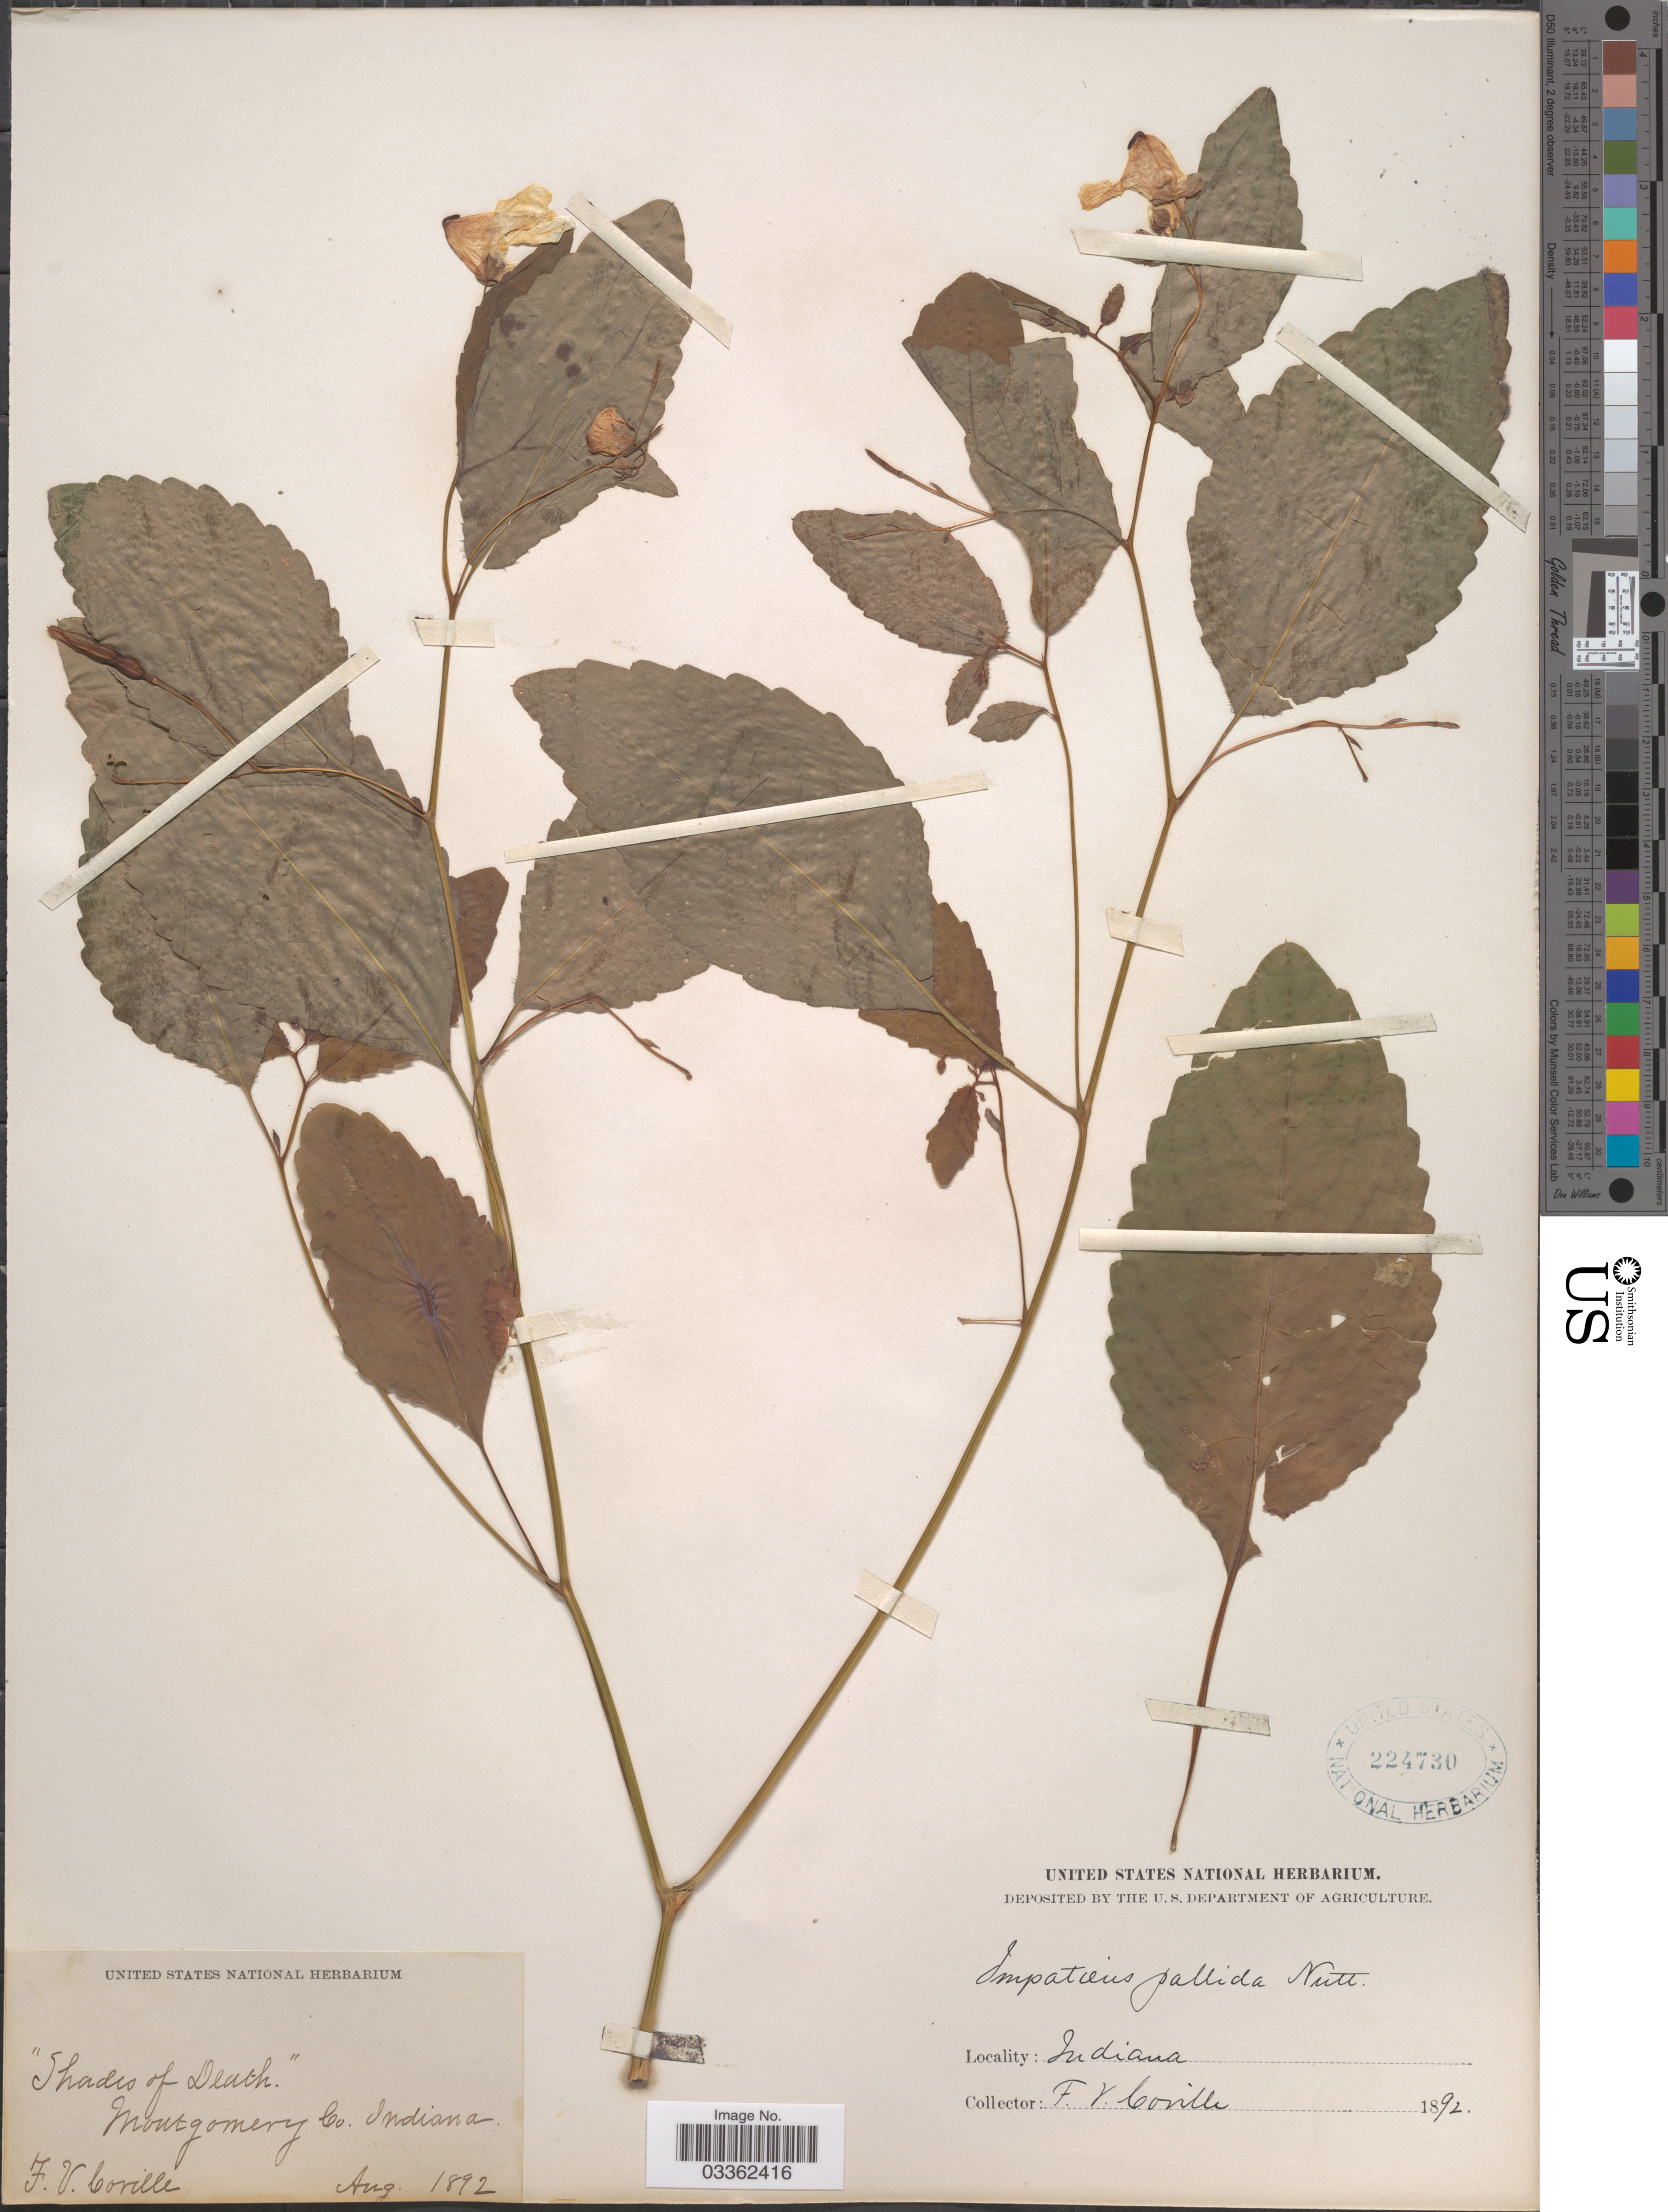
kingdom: Plantae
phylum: Tracheophyta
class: Magnoliopsida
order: Ericales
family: Balsaminaceae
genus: Impatiens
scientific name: Impatiens pallida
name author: Nutt.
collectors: F. V. Coville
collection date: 1892-08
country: United States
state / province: Indiana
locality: Montgomery Co.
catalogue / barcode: US 224730